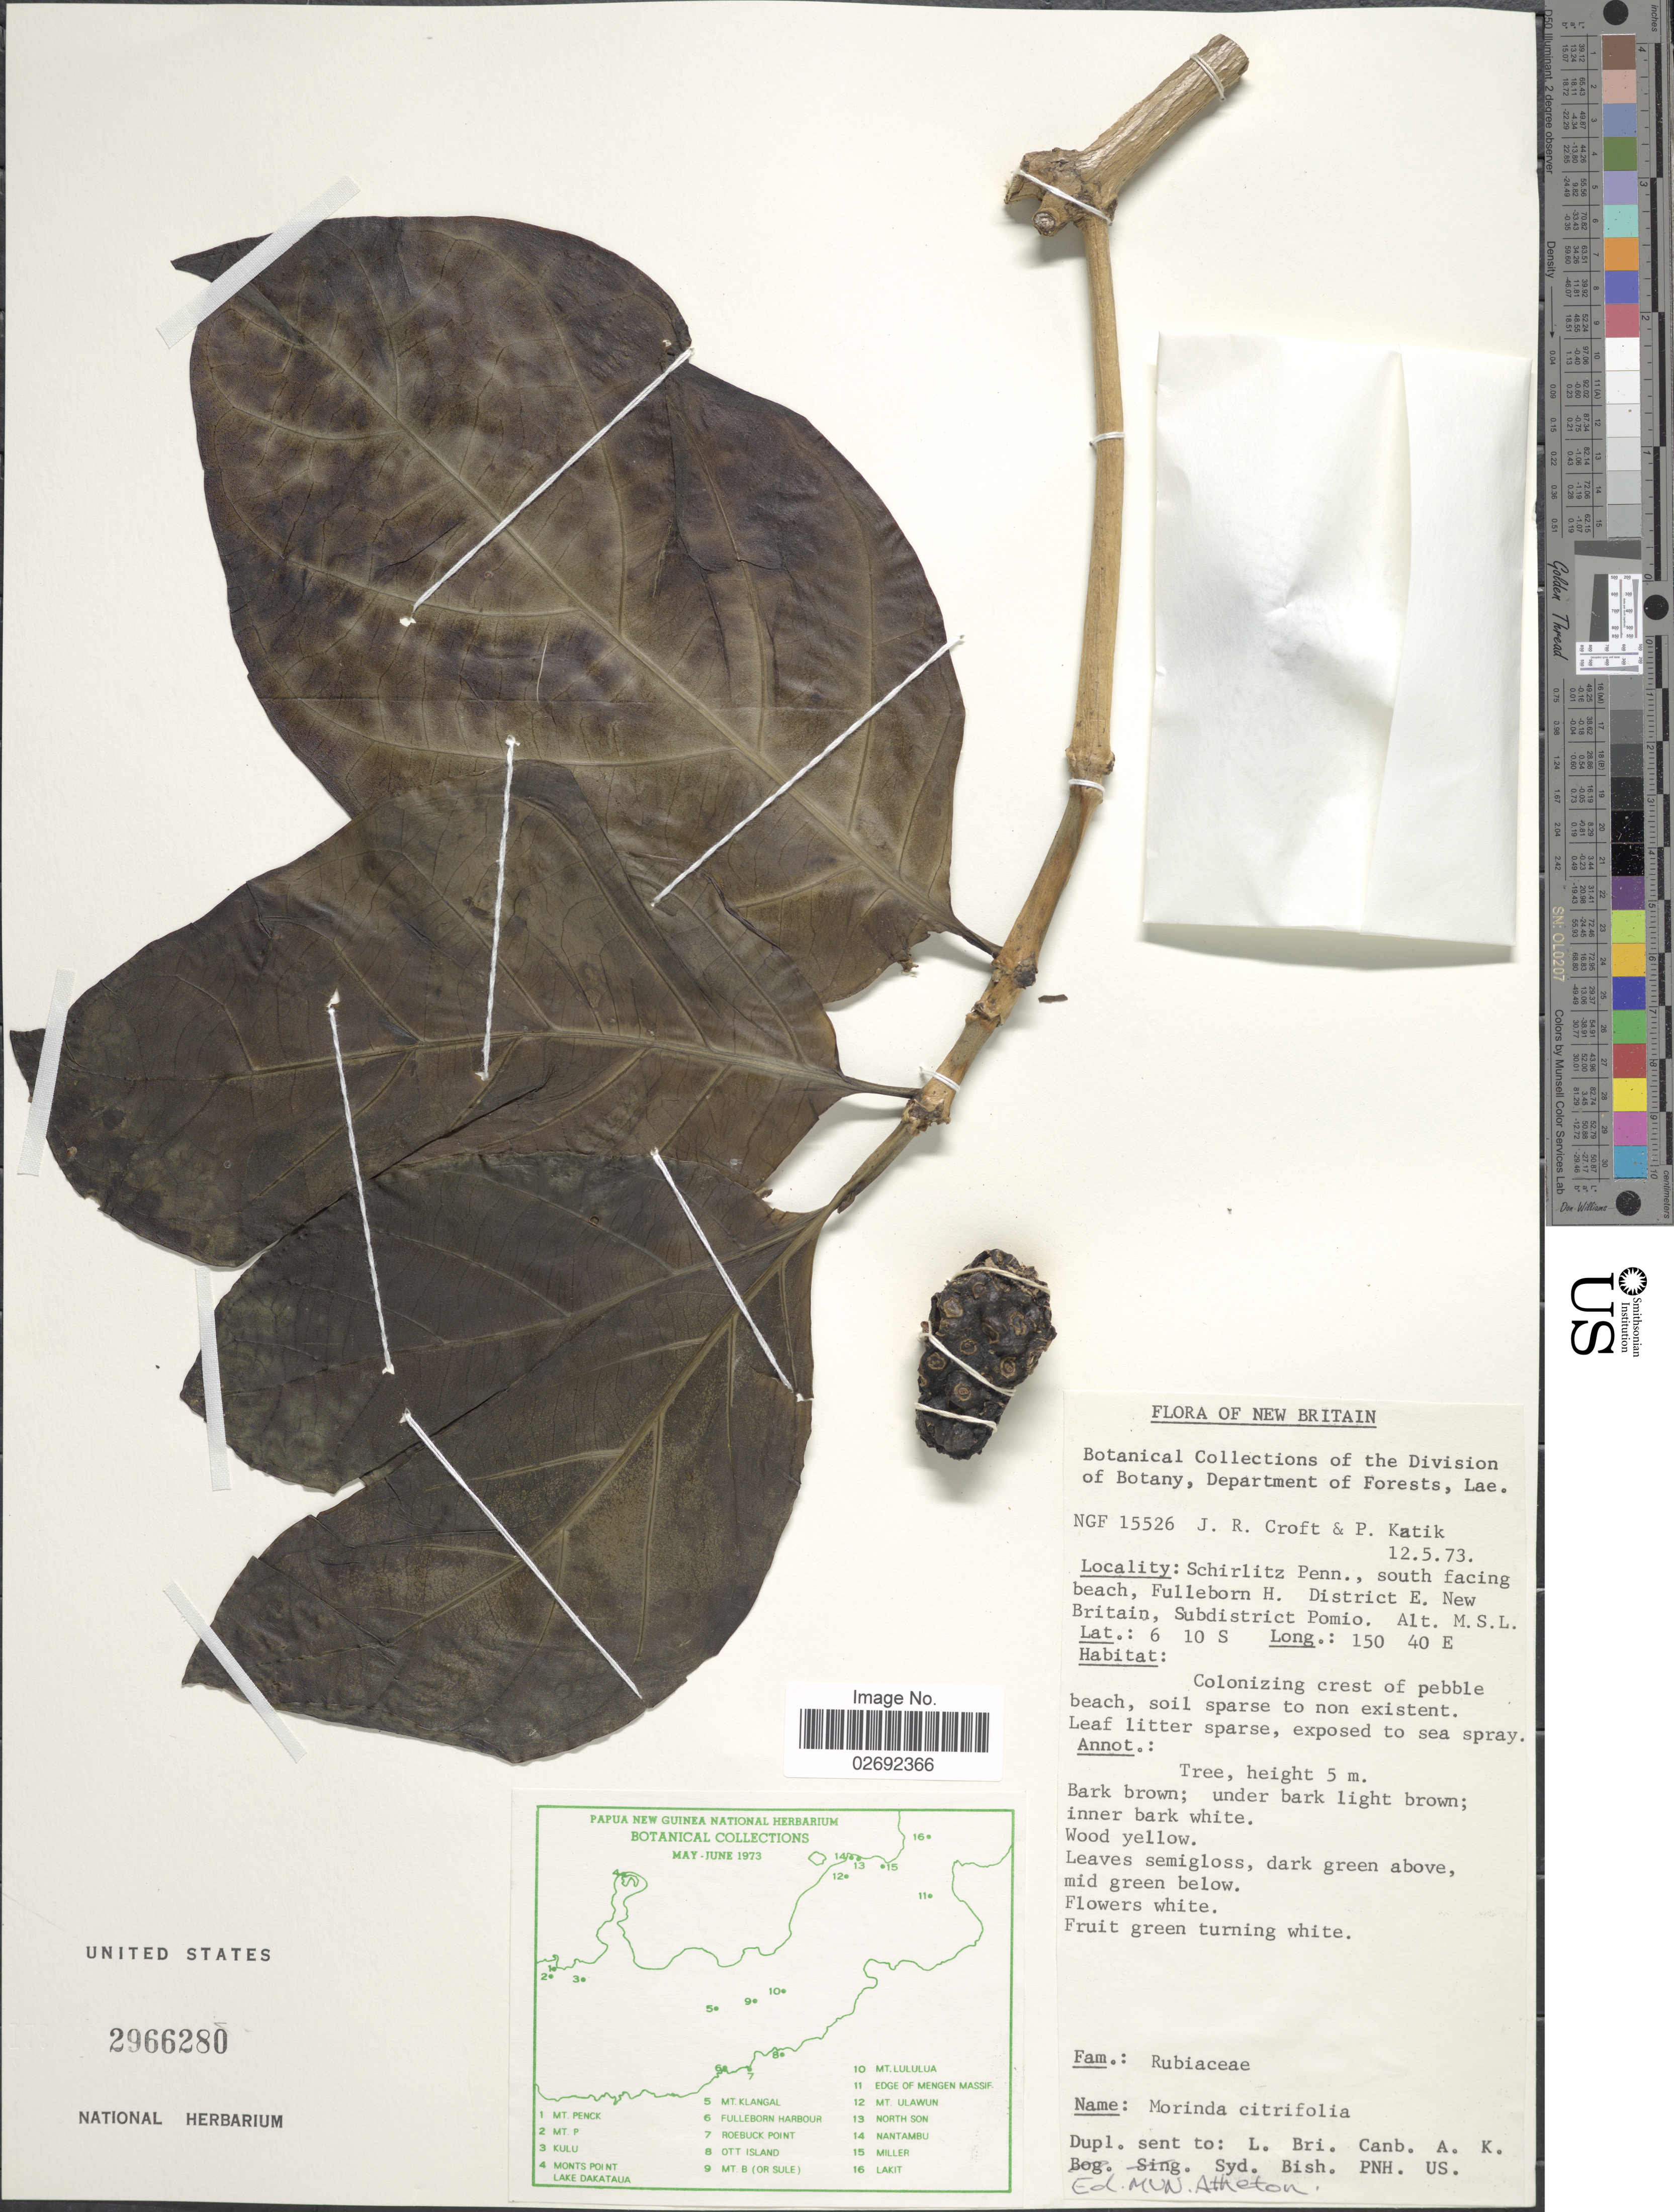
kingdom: Plantae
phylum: Tracheophyta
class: Magnoliopsida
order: Gentianales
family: Rubiaceae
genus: Morinda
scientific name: Morinda citrifolia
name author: L.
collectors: J. R. Croft & P. Katik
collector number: NGF 15526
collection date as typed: Transcribed d/m/y: 12/5/73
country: Papua New Guinea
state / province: East New Britain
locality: New Britain. Schirlitz Penn., south facing beach, Fulleborn H. District E. New Britain, Subdistrict Pomio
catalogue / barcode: US 2966280